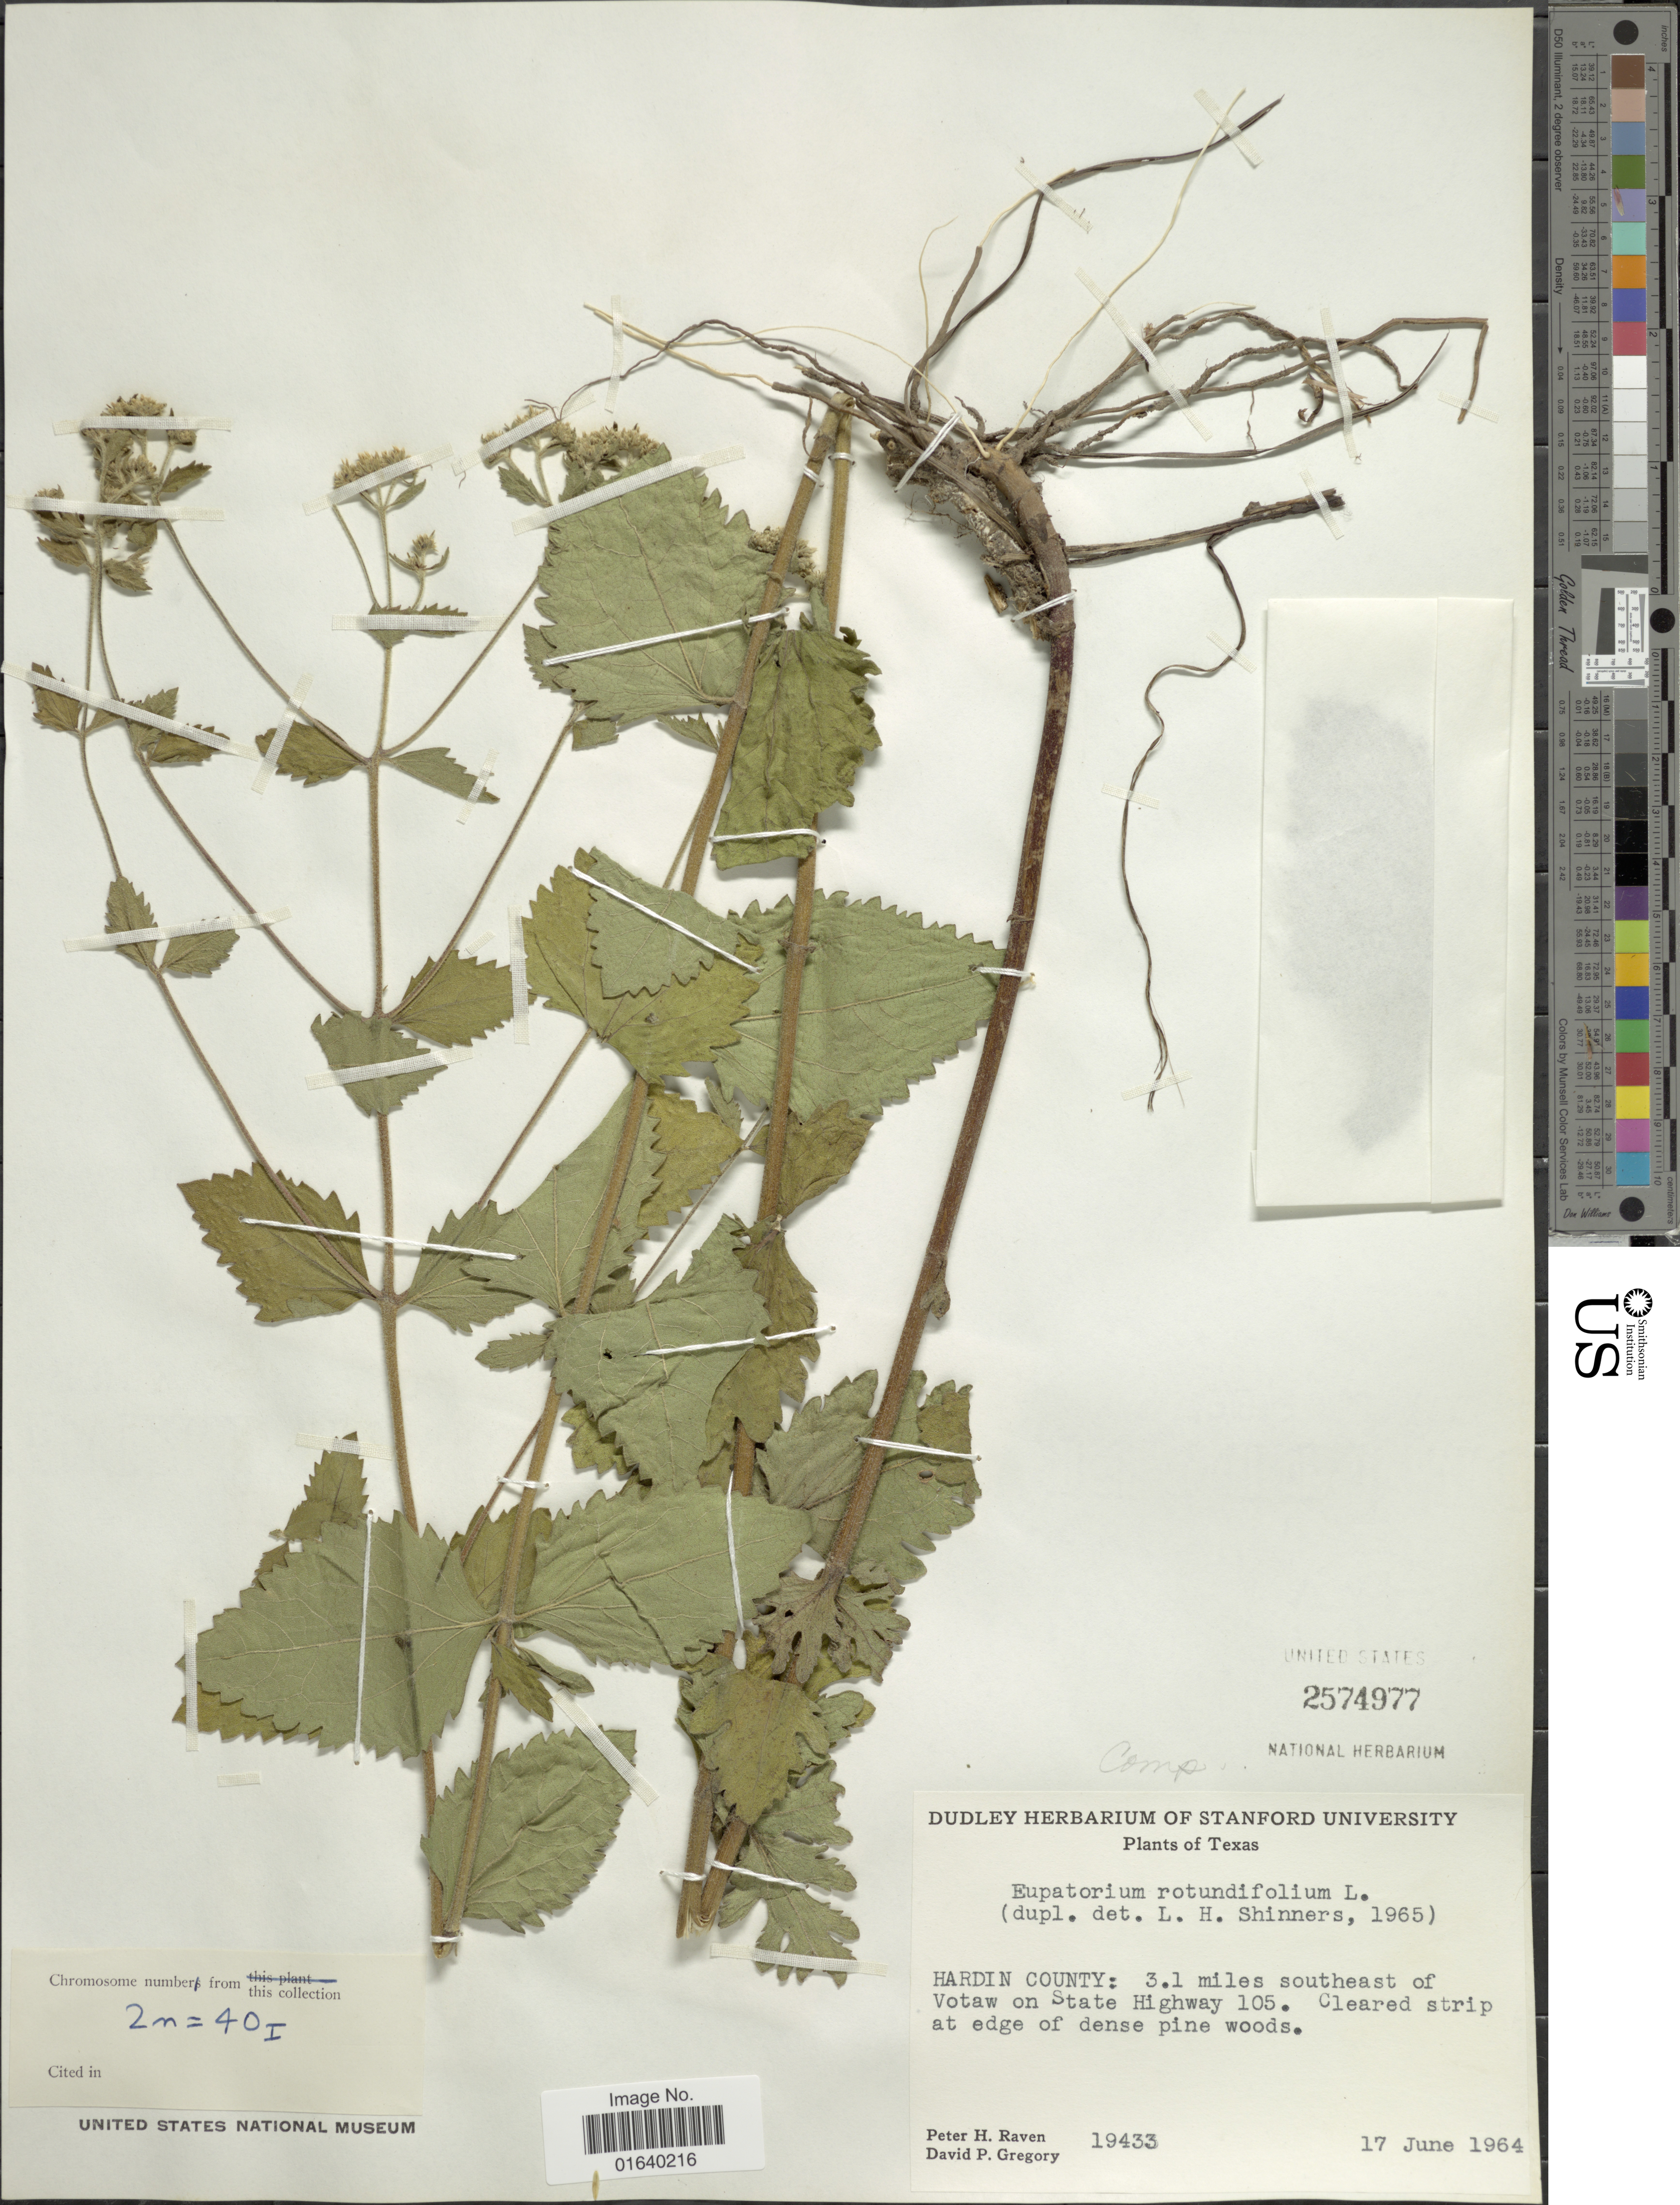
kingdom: Plantae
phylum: Tracheophyta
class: Magnoliopsida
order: Asterales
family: Asteraceae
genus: Eupatorium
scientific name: Eupatorium rotundifolium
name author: L.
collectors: P. Raven & D. Gregory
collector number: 19433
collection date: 1964-06-17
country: United States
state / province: Texas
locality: Hardin County: 3.1 miles southeast of Votaw on State Highway 105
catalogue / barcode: US 2574977